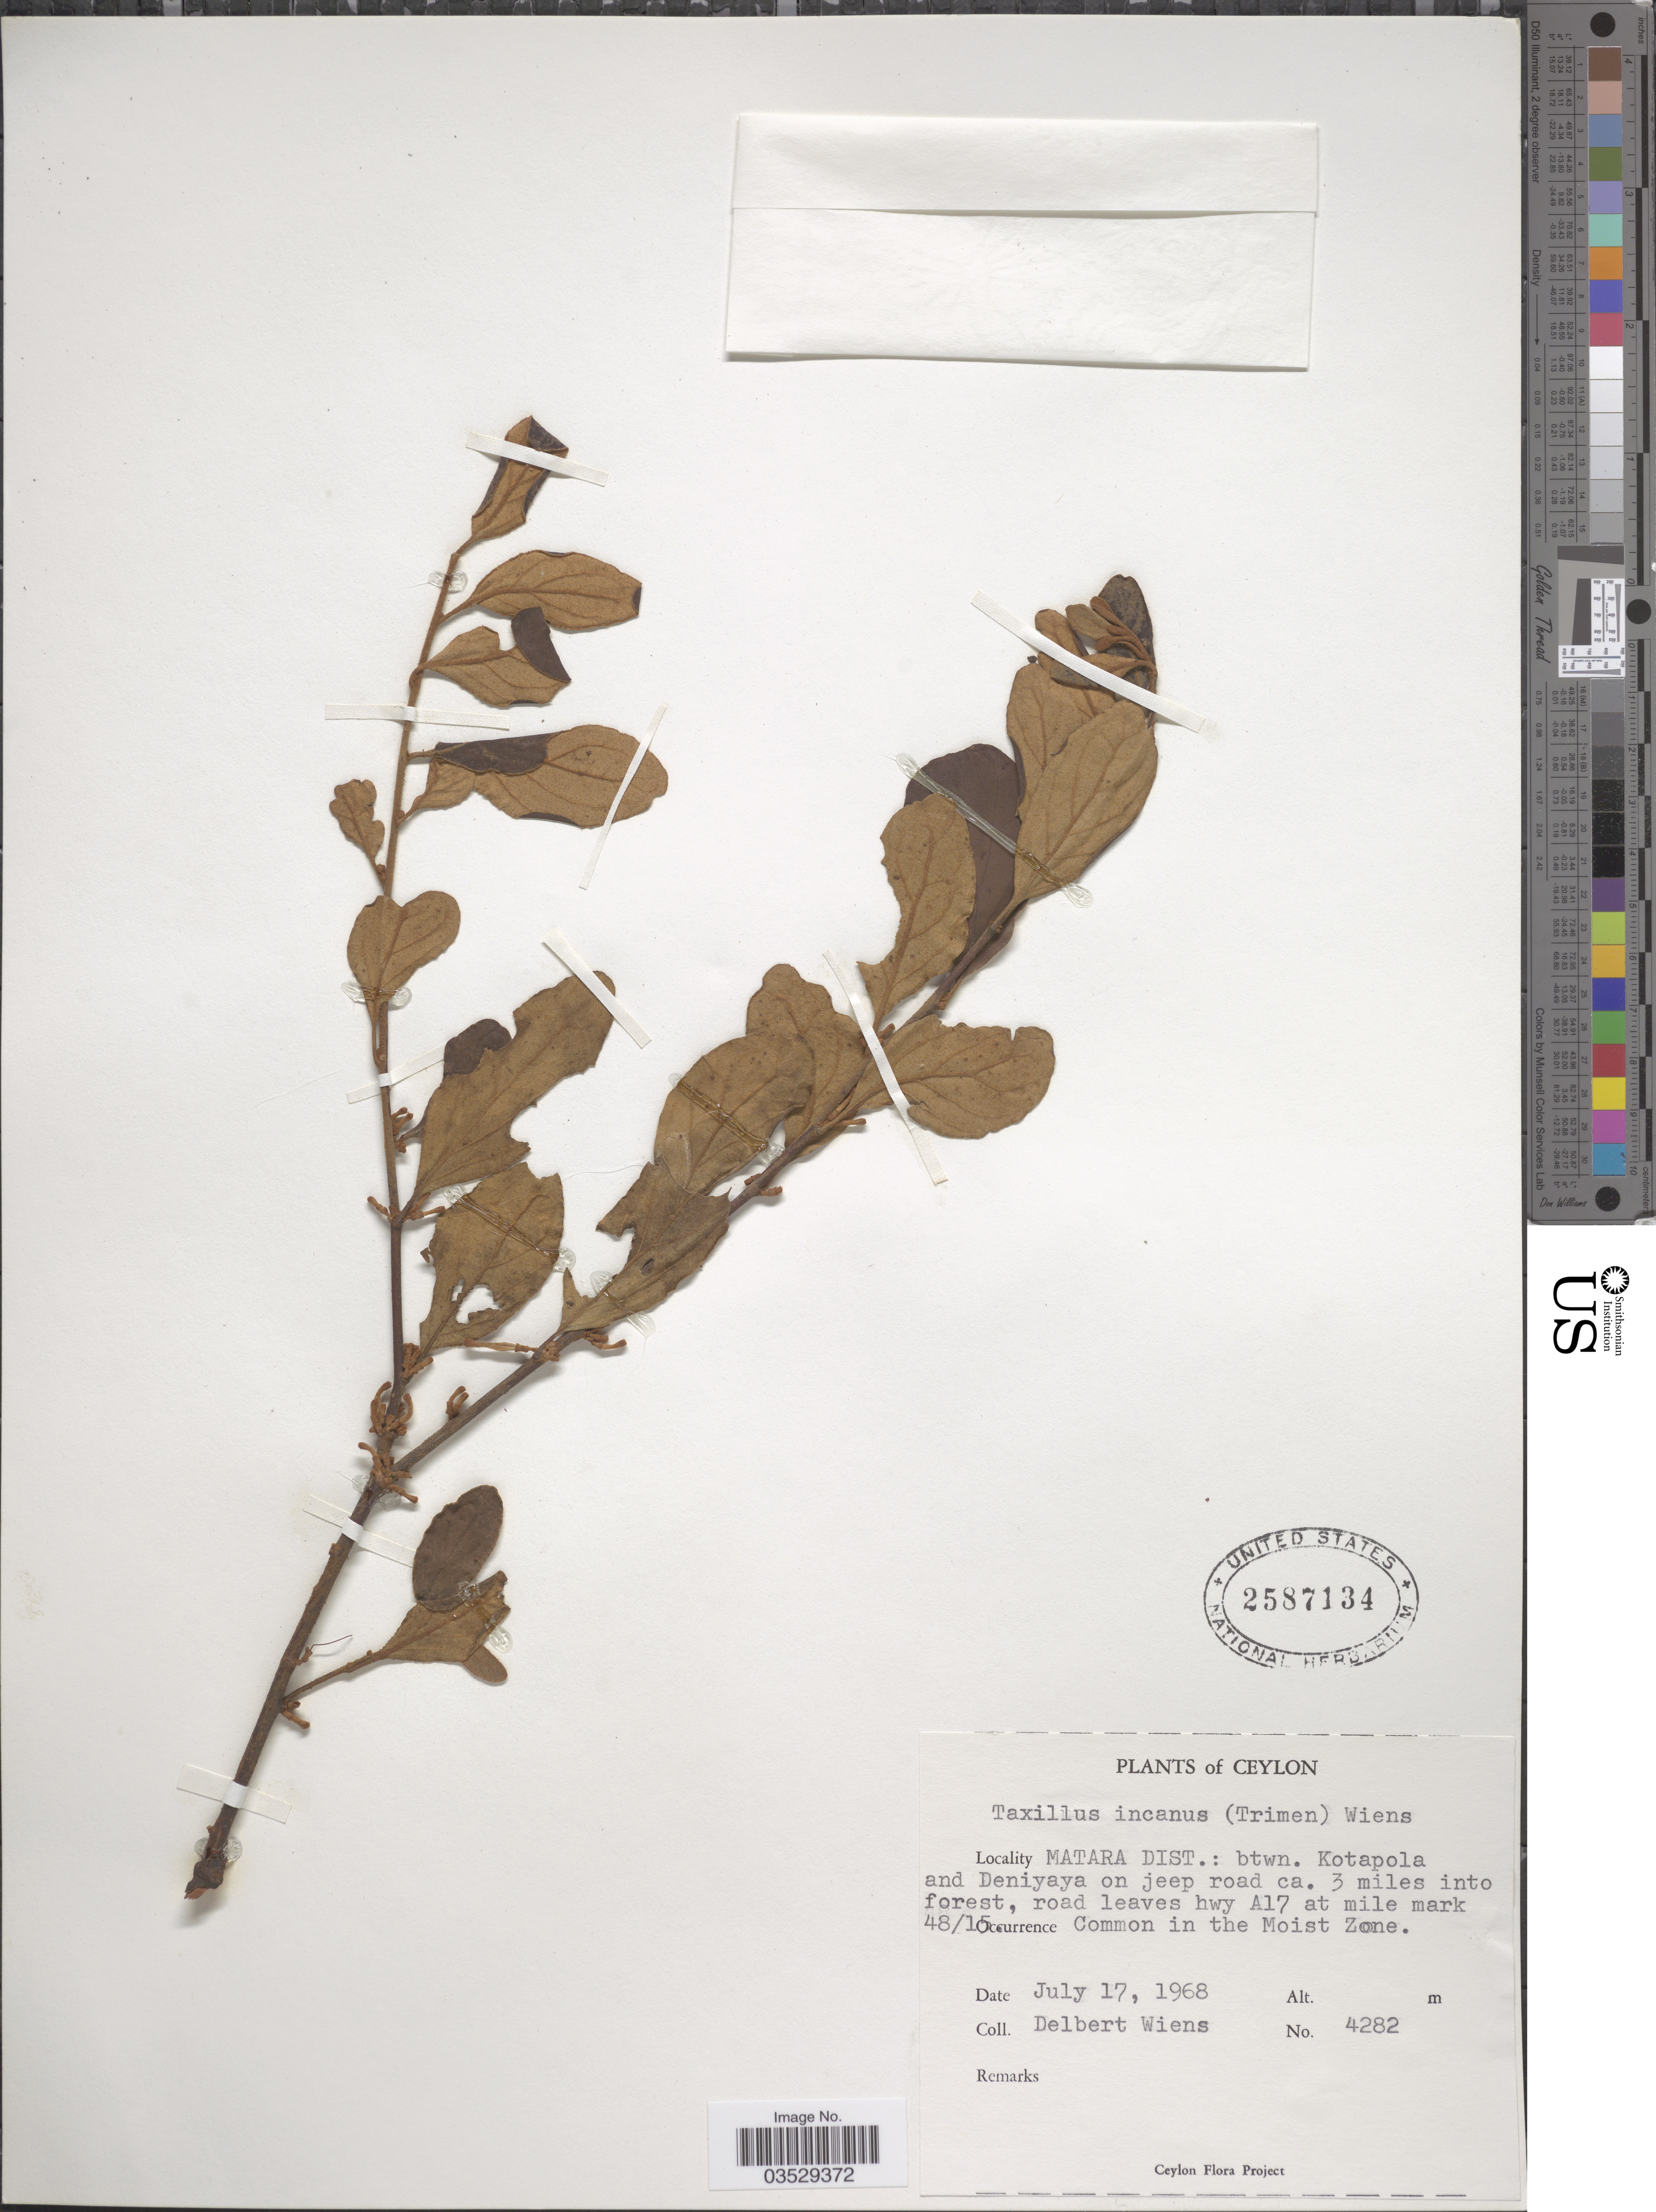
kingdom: Plantae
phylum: Tracheophyta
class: Magnoliopsida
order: Santalales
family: Loranthaceae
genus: Taxillus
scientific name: Taxillus incanus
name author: (Trimen) Wiens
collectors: D. Wiens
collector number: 4282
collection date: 1968-07-17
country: Sri Lanka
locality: Ceylon. Matara Dist.: btwn. Kotapola and Deniyaya on jeep road ca. 3 miles into forest, road leaves hwy A17 at mile mark 48/15. Common in the Moist Zone.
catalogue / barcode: US 2587134